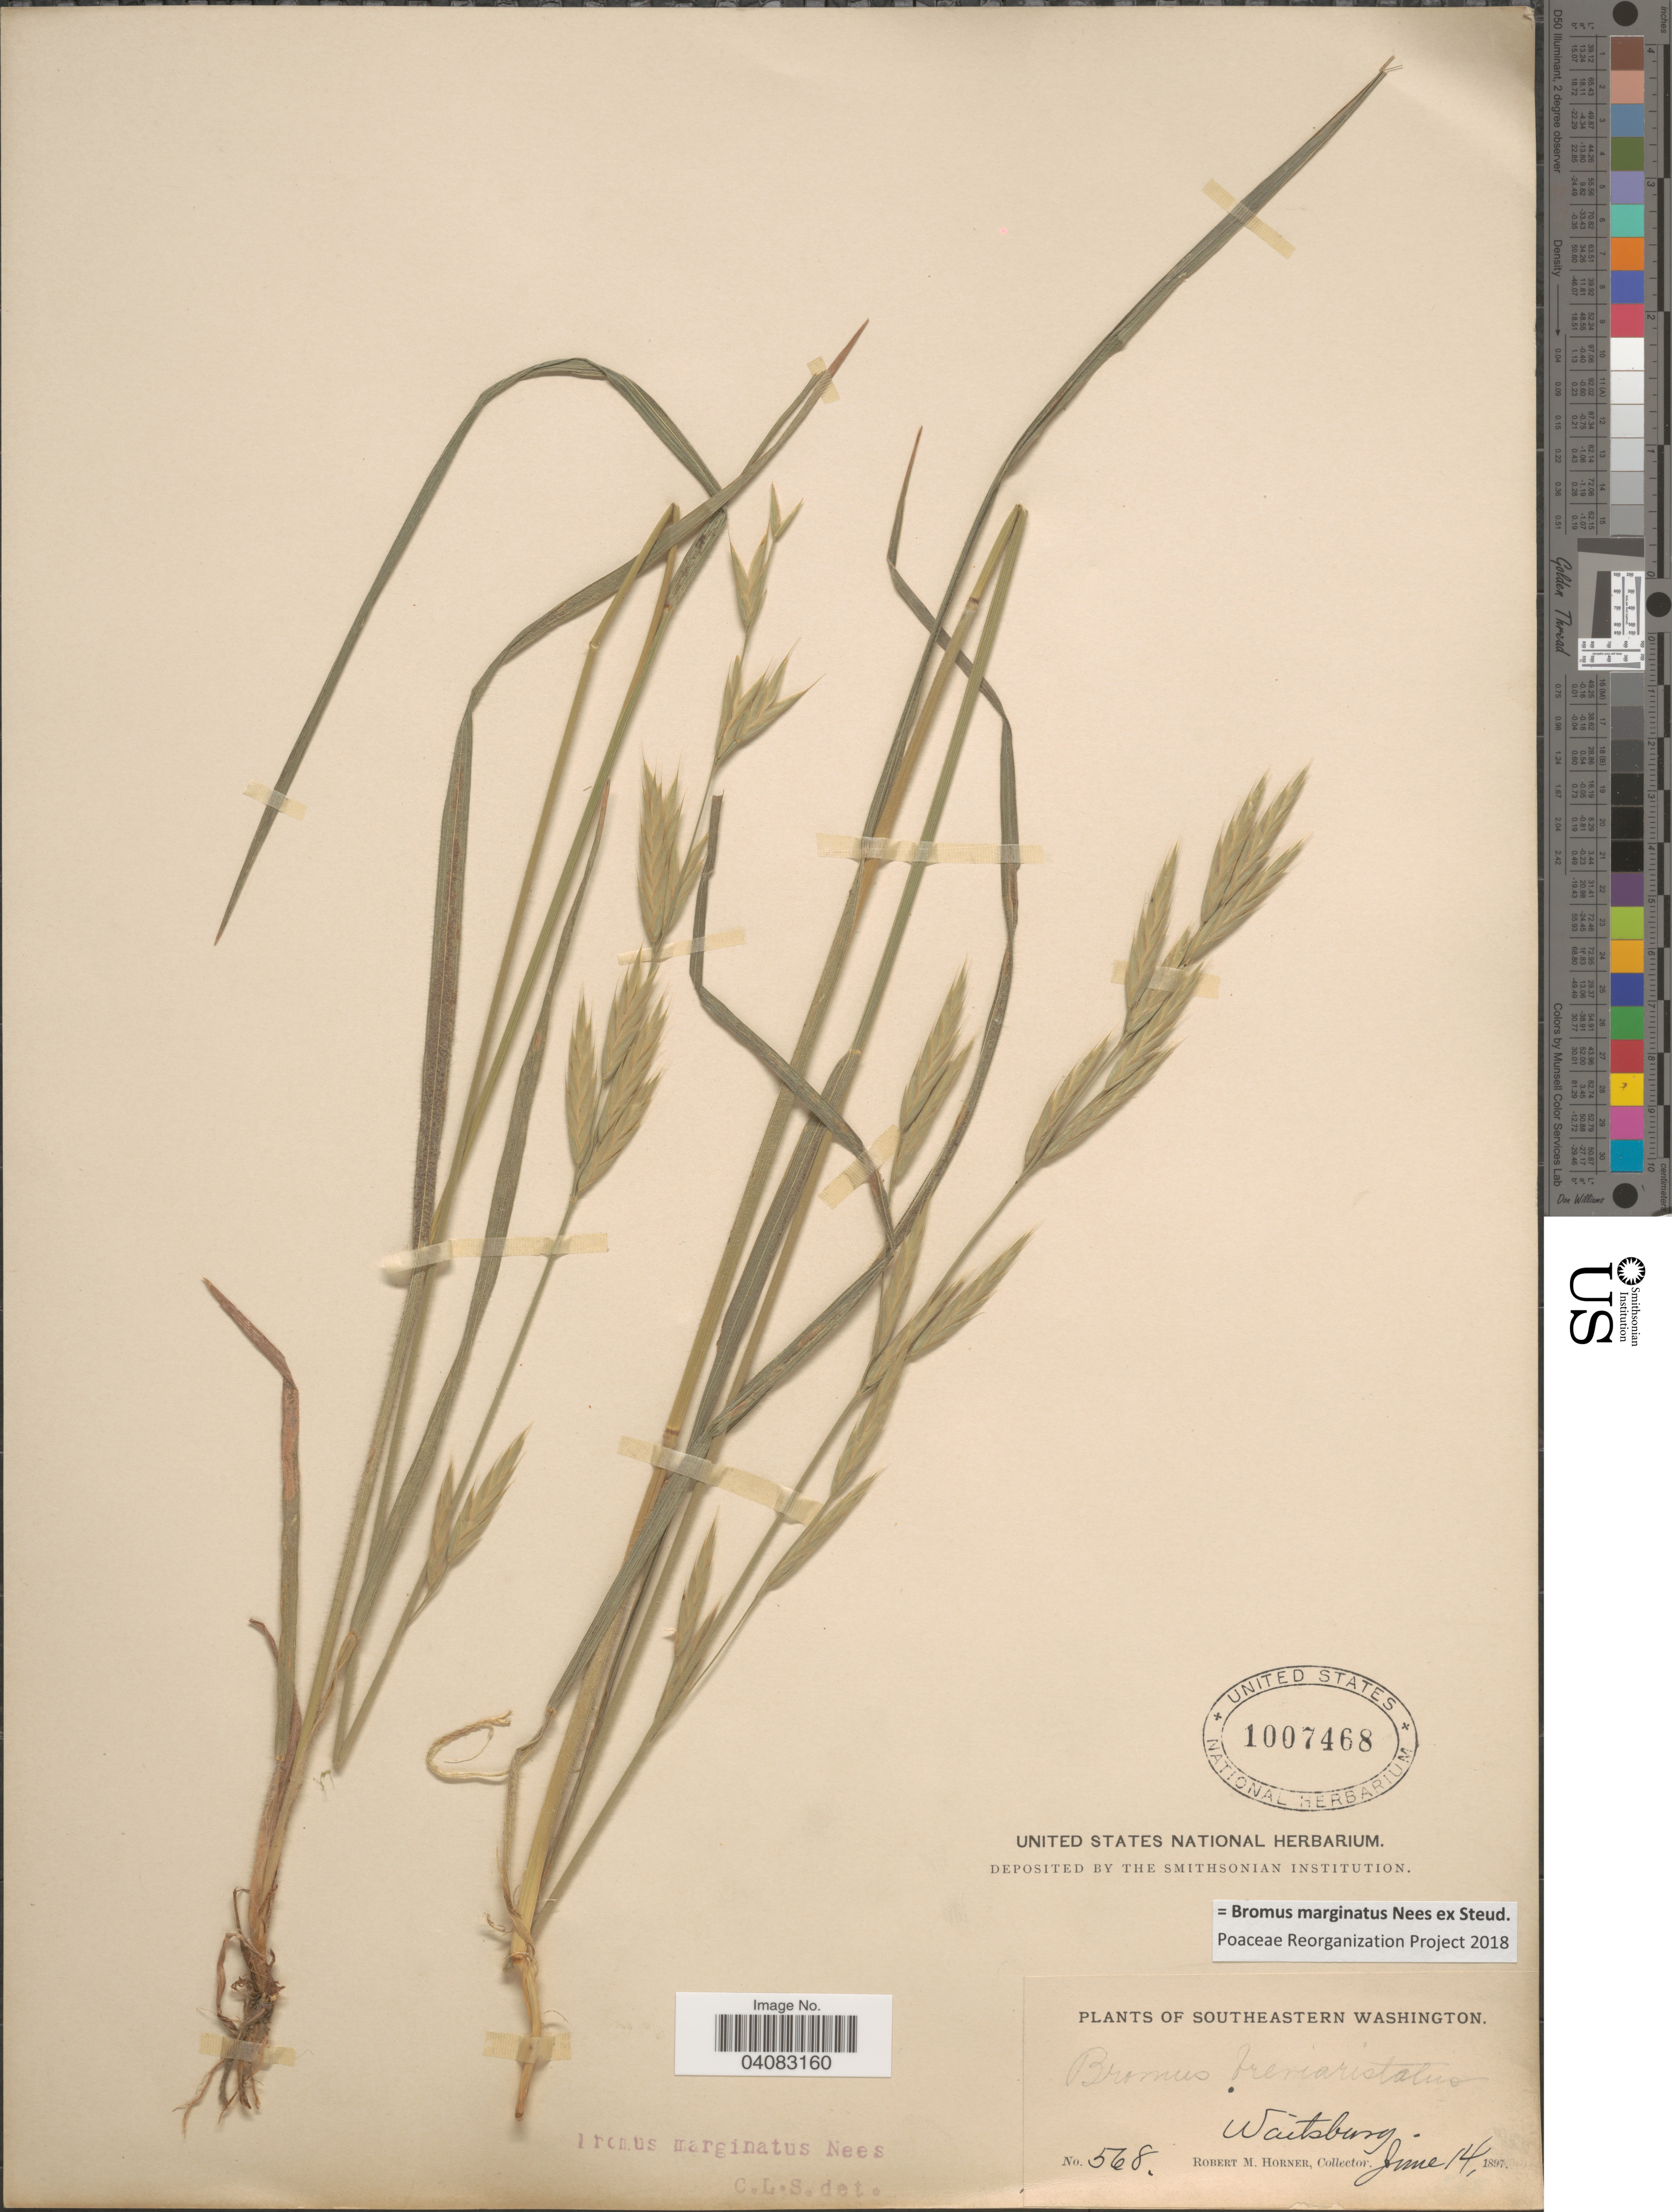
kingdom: Plantae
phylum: Tracheophyta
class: Liliopsida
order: Poales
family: Poaceae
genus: Bromus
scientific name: Bromus marginatus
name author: Nees ex Steud.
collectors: R. Horner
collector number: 568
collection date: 1897-06-14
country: United States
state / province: Washington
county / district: Walla Walla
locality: Southeastern Washington. Waitsburg.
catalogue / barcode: US 1007468